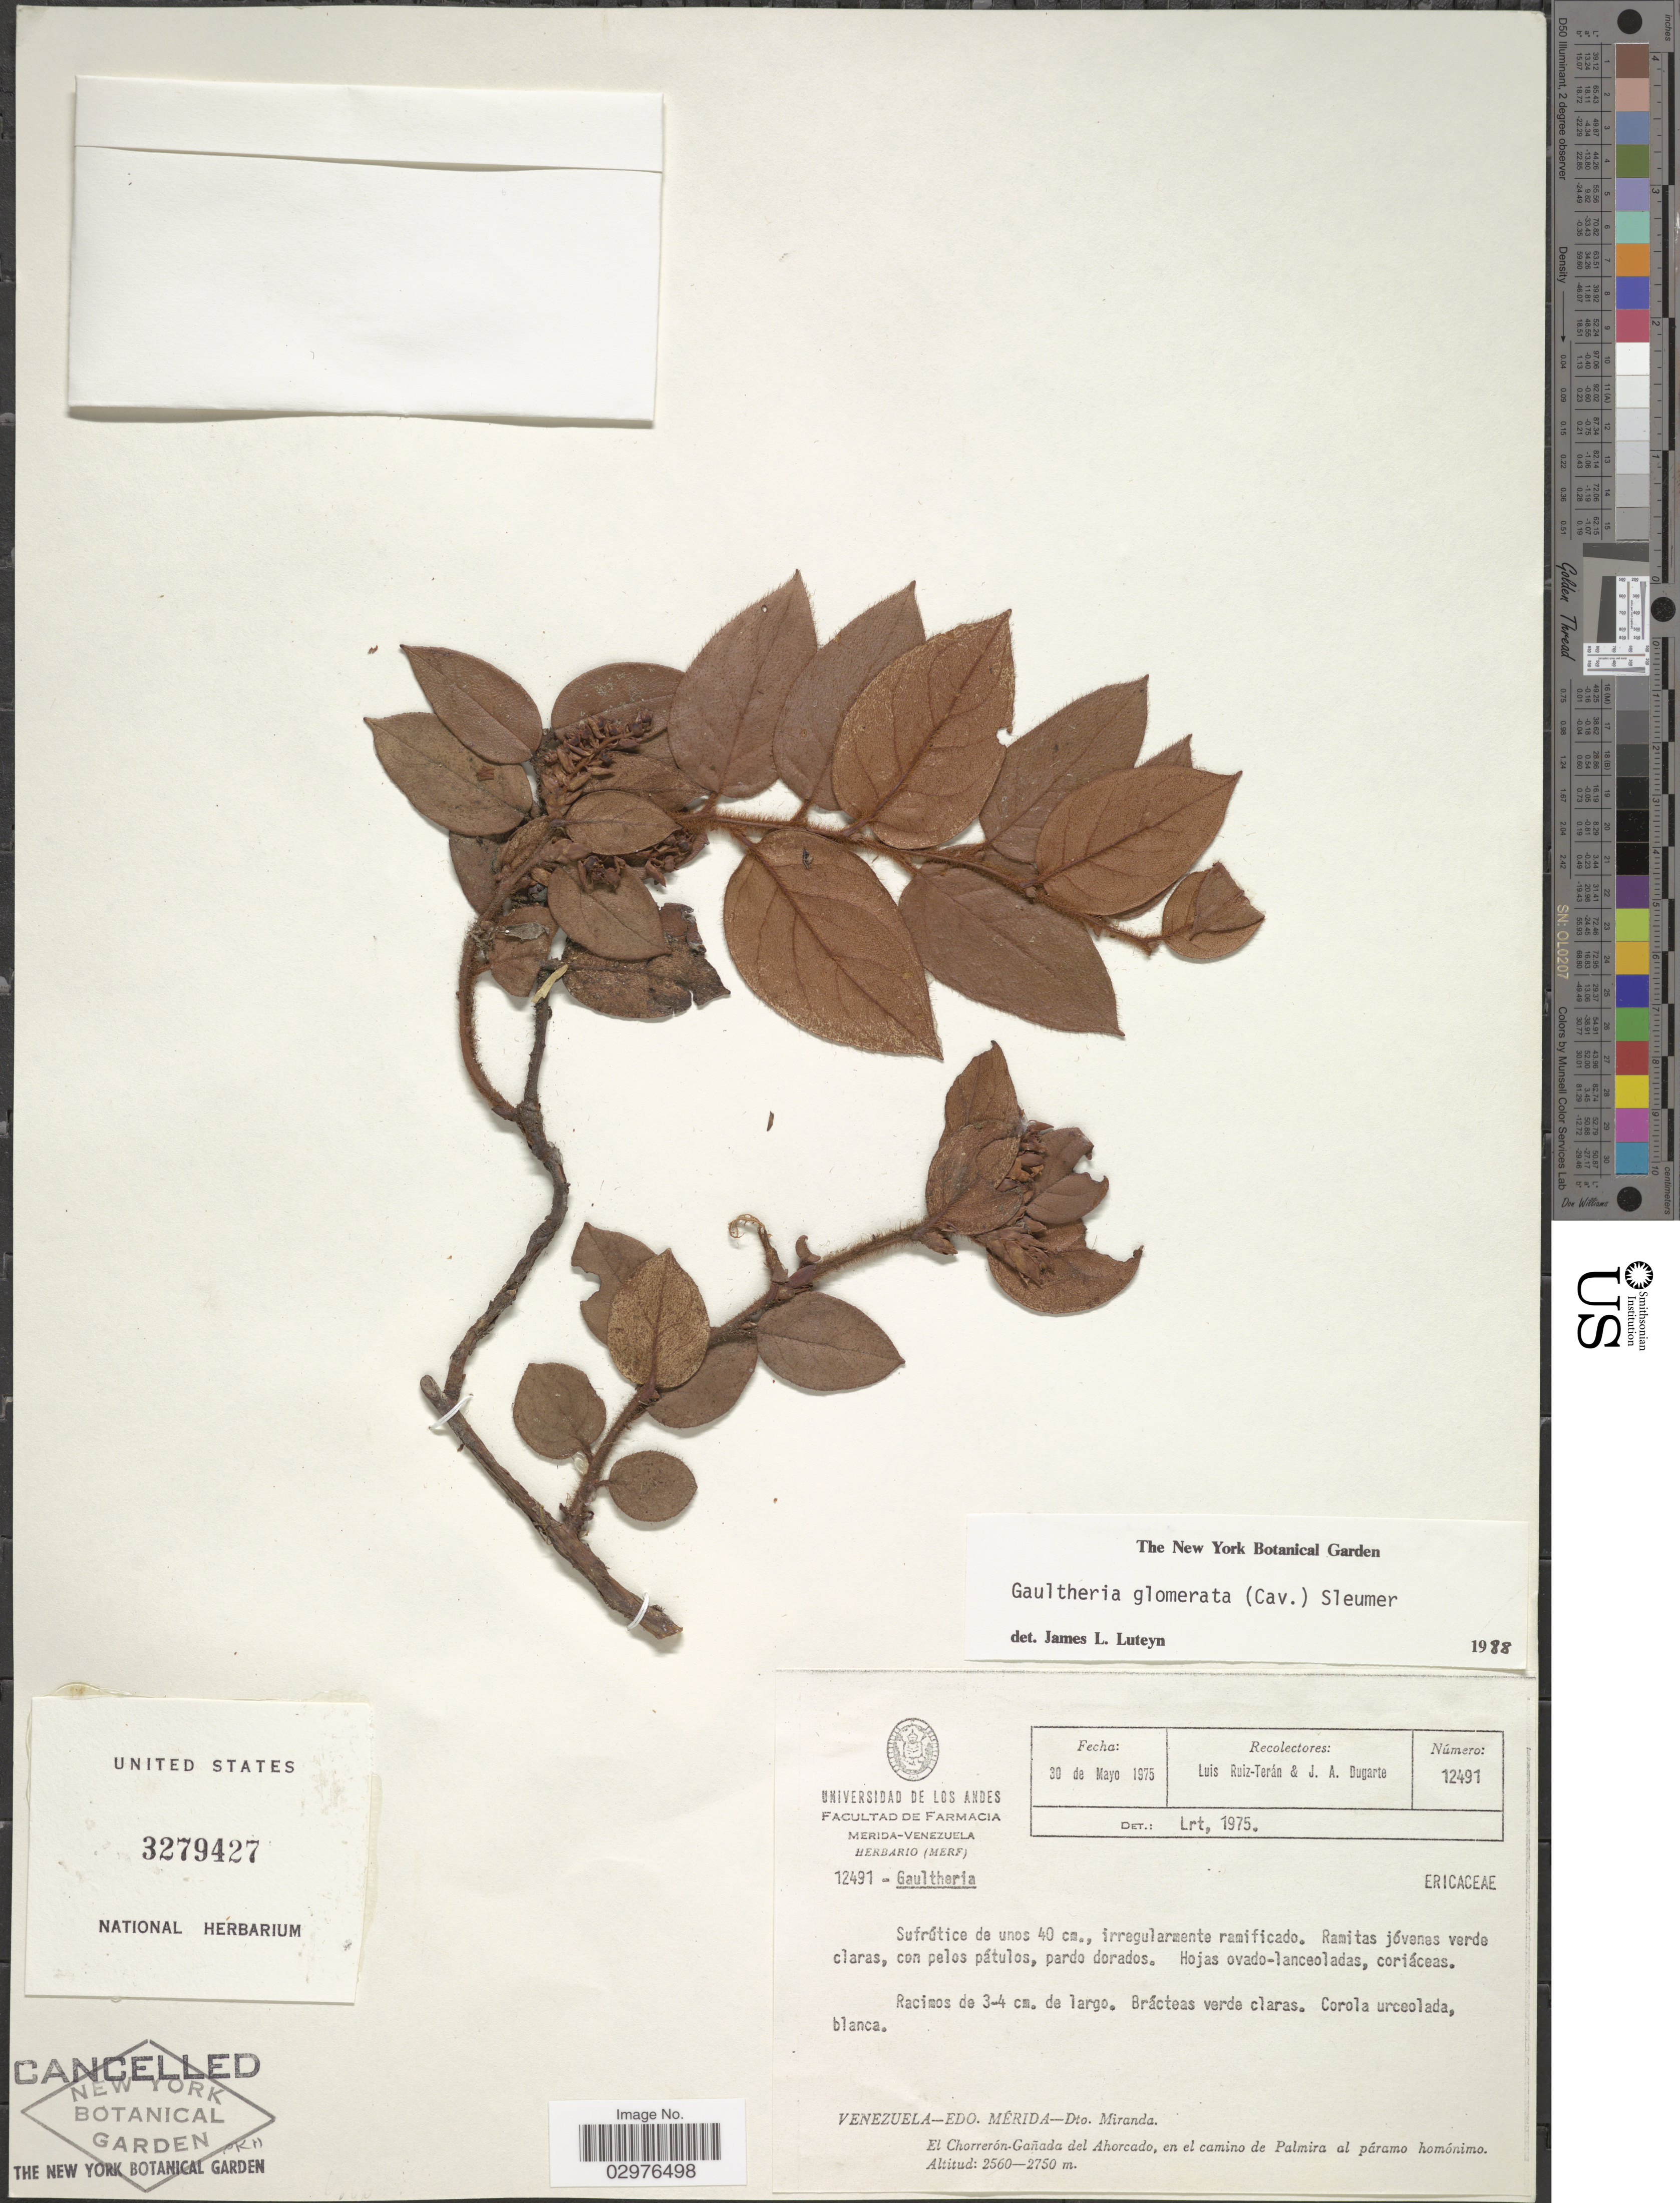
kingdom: Plantae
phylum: Tracheophyta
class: Magnoliopsida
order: Ericales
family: Ericaceae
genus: Gaultheria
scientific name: Gaultheria glomerata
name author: (Cav.) Sleumer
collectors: L. Teran & J. Dugarte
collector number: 12491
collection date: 1975-05-30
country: Venezuela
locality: Edo. Mérida-Dto. Miranda. El Chorrerón. Cañada del Ahorcado, en el camino de Palmira al páramo homónimo.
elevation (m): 2560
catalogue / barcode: US 3279427